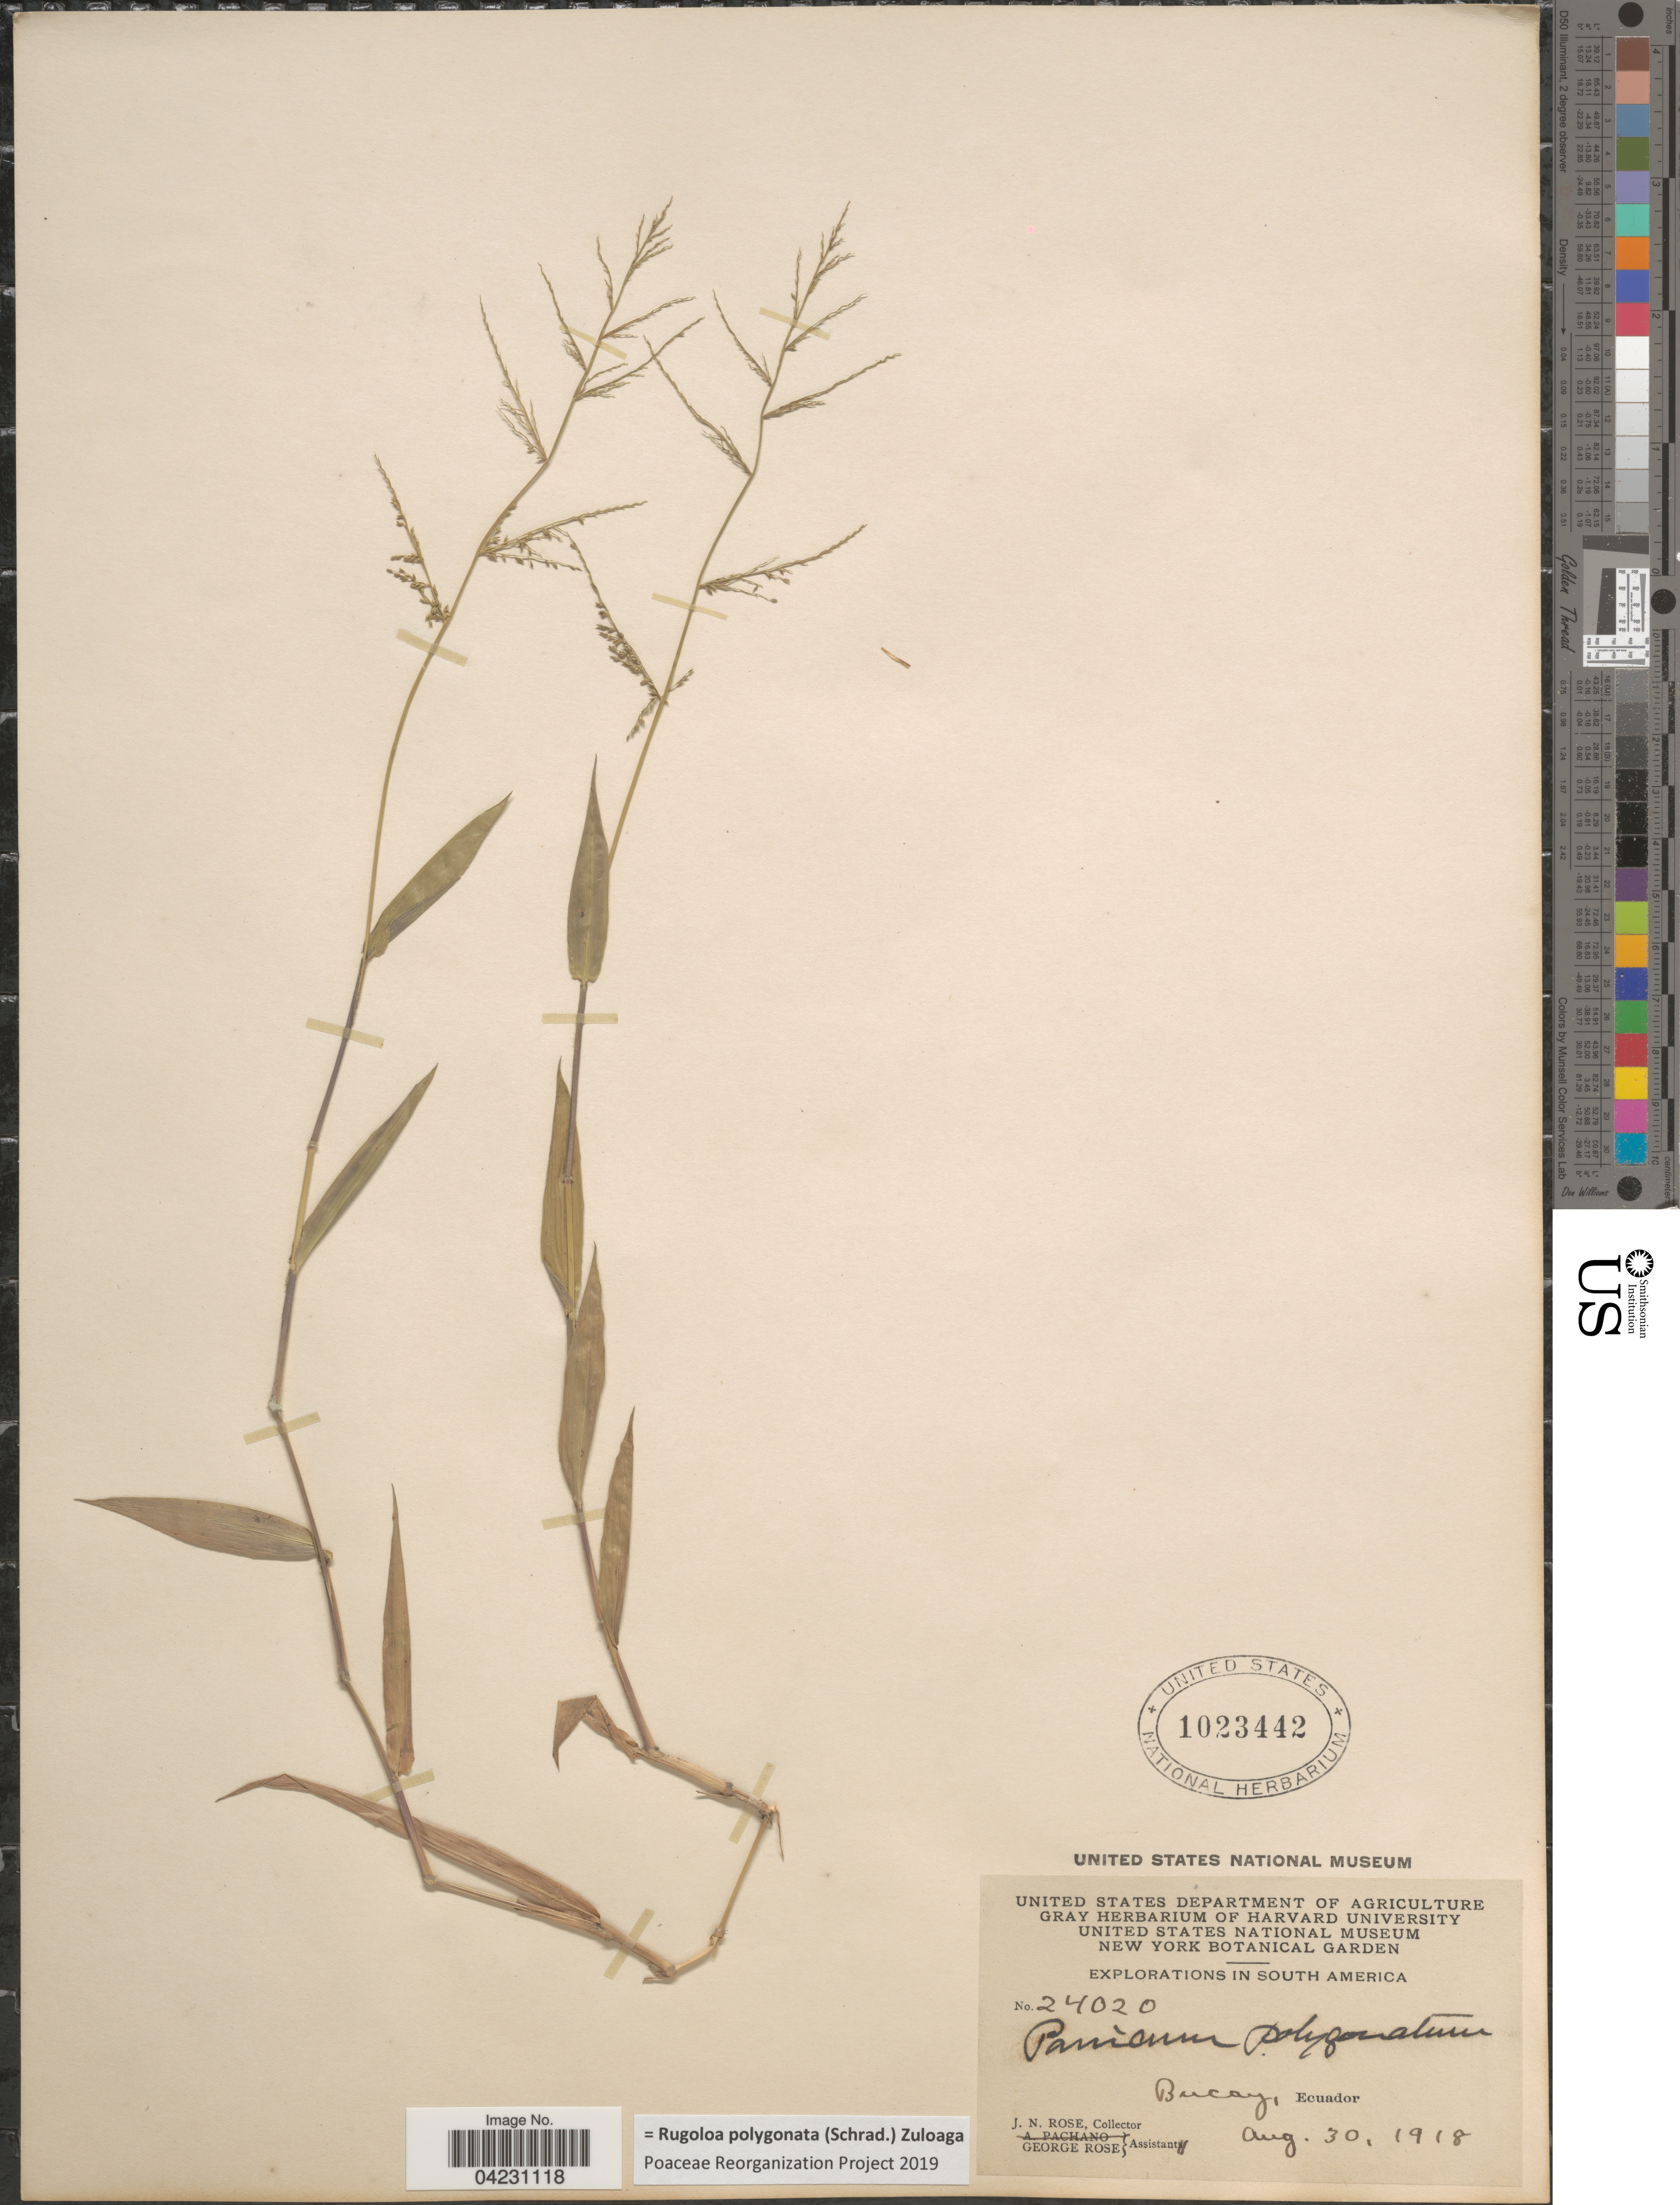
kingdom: Plantae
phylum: Tracheophyta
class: Liliopsida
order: Poales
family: Poaceae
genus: Rugoloa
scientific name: Rugoloa polygonata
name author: (Schrad.) Zuloaga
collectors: J. N. Rose & G. Rose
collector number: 24020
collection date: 1918-08-30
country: Ecuador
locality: Explorations in South America. Bucay.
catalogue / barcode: US 1023442